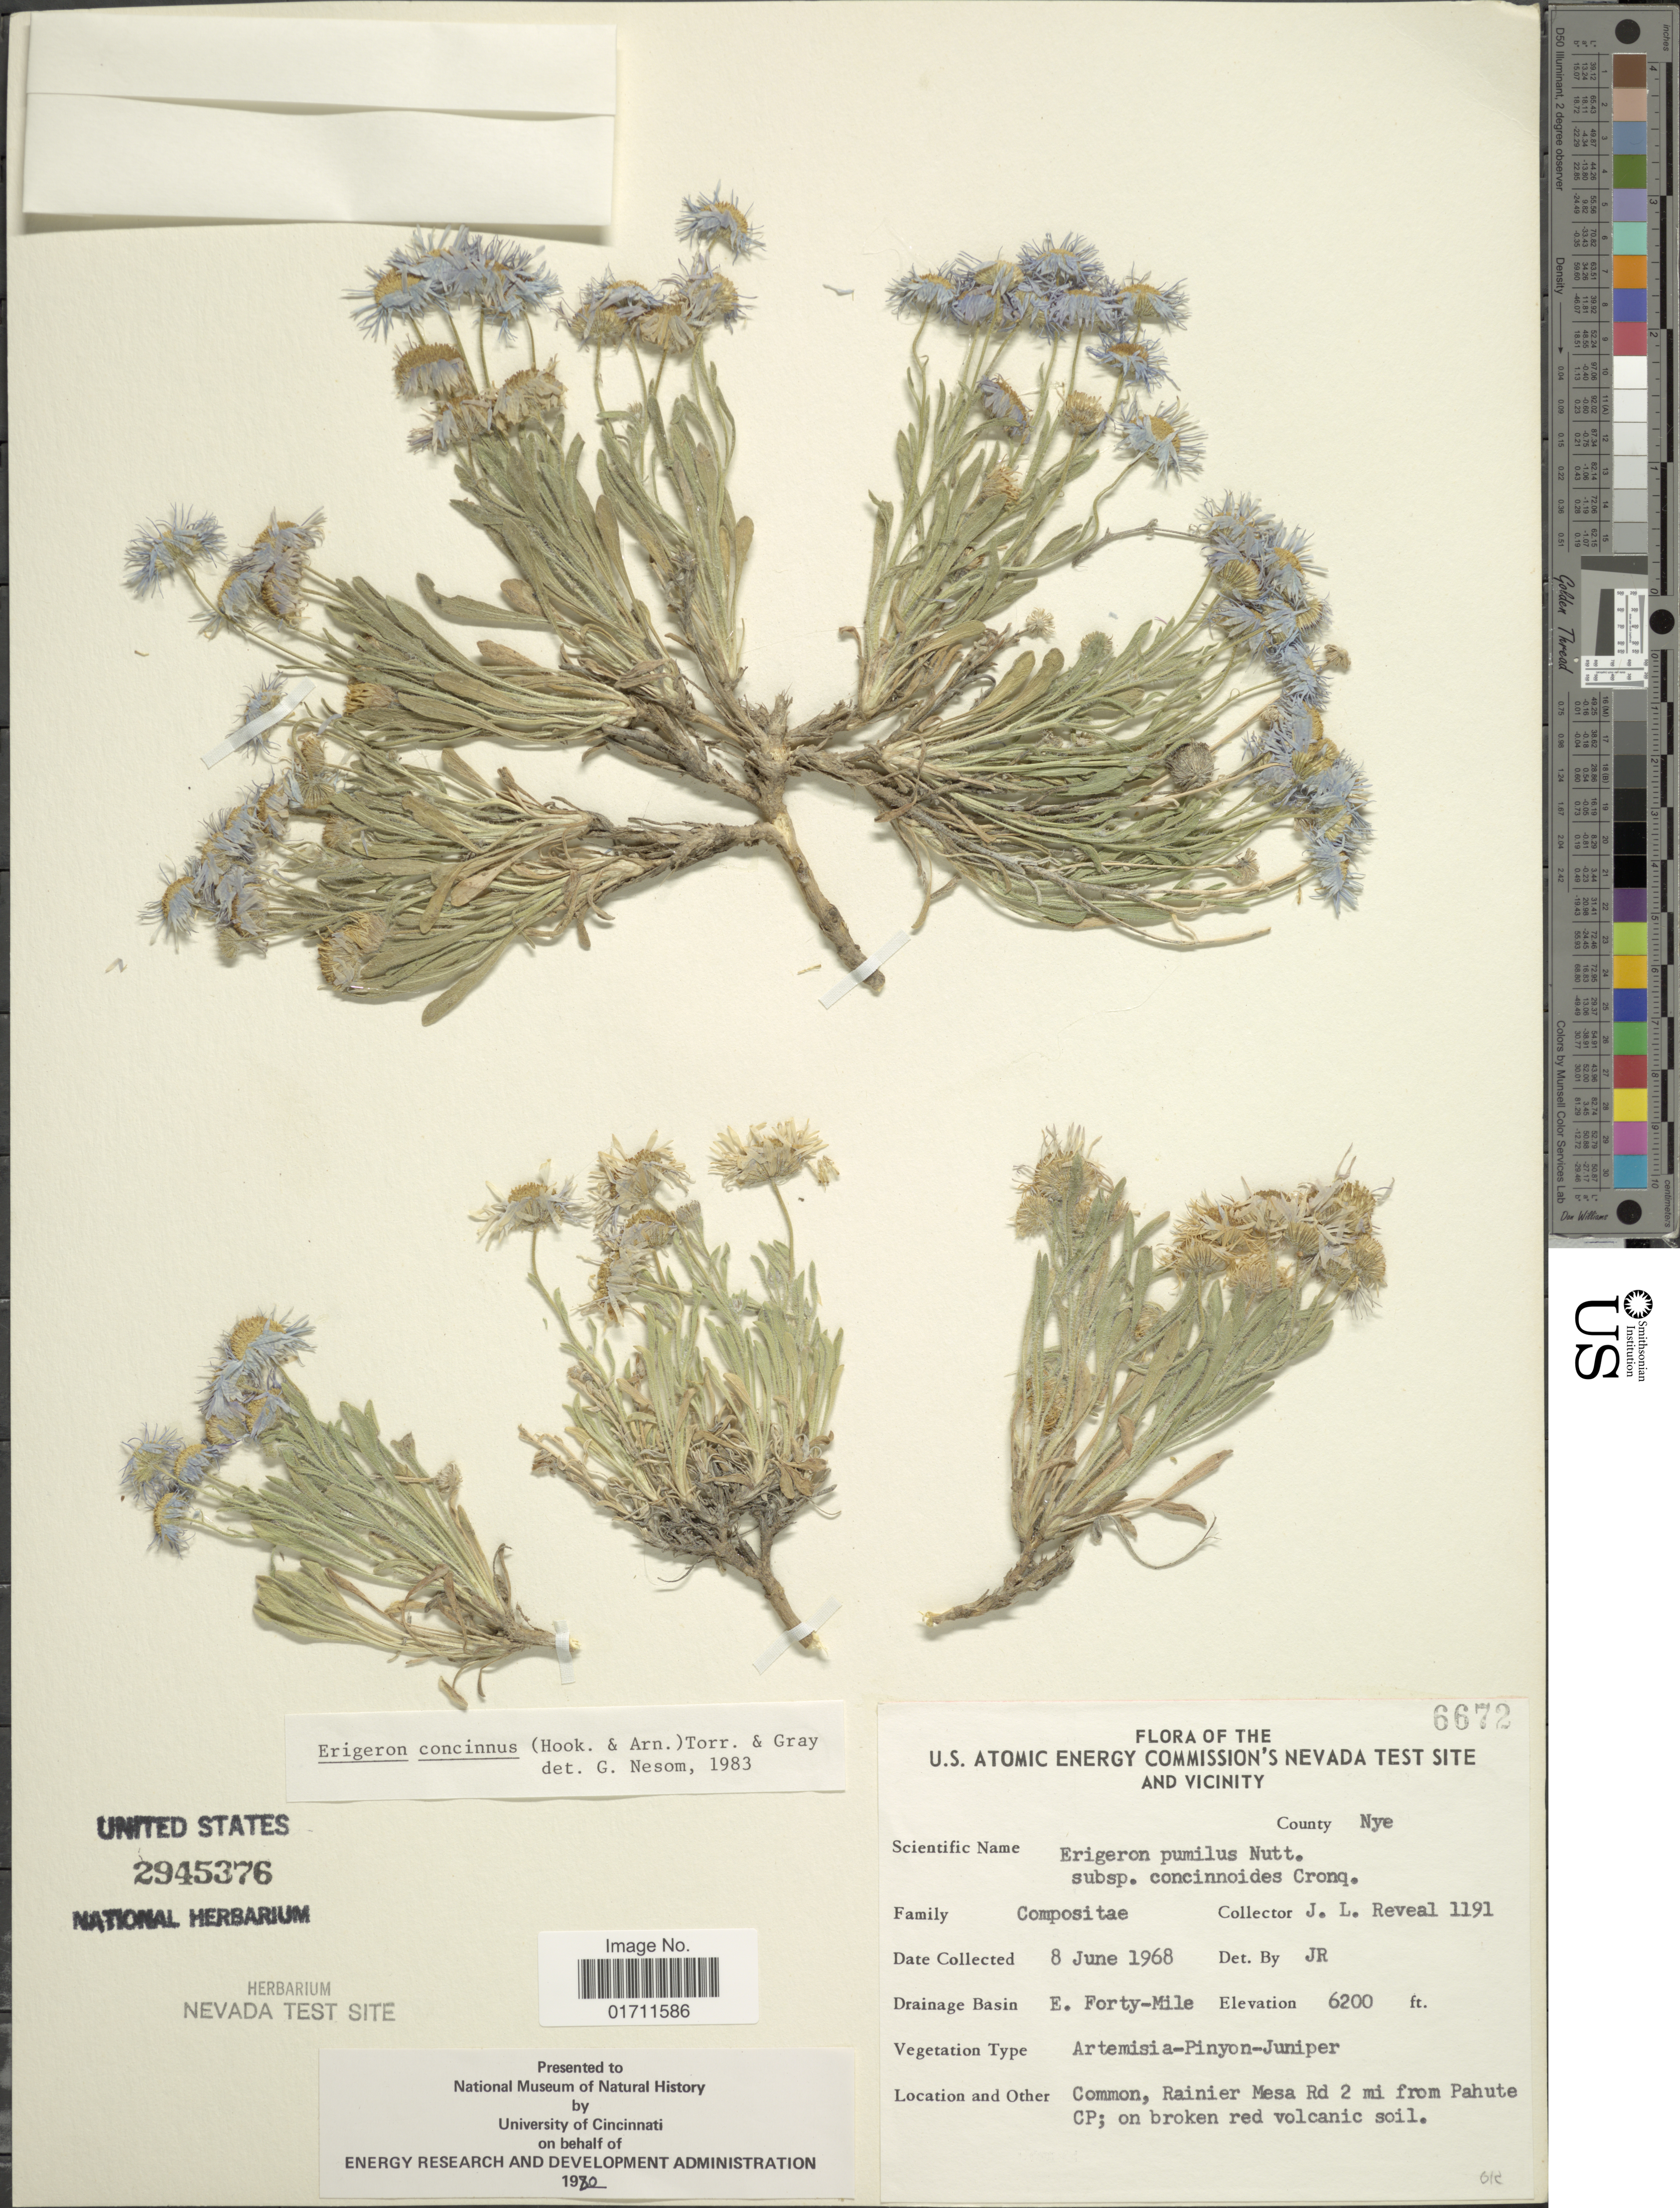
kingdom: Plantae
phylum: Tracheophyta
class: Magnoliopsida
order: Asterales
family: Asteraceae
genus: Erigeron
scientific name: Erigeron concinnus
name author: (Hook. & Arn.) Torr. & A. Gray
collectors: J. L. Reveal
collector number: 1191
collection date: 1968-06-08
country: United States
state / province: Nevada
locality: U.S. Atomic Energy Commisson's Nevada Test Site and Vicinity, County Nye, Drainage Basin E. Forty-Mile, Common, Rainier Mesa Rd 2 mi from Pahute CP; on broken red volcanic soil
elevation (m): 1890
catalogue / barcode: US 2945376